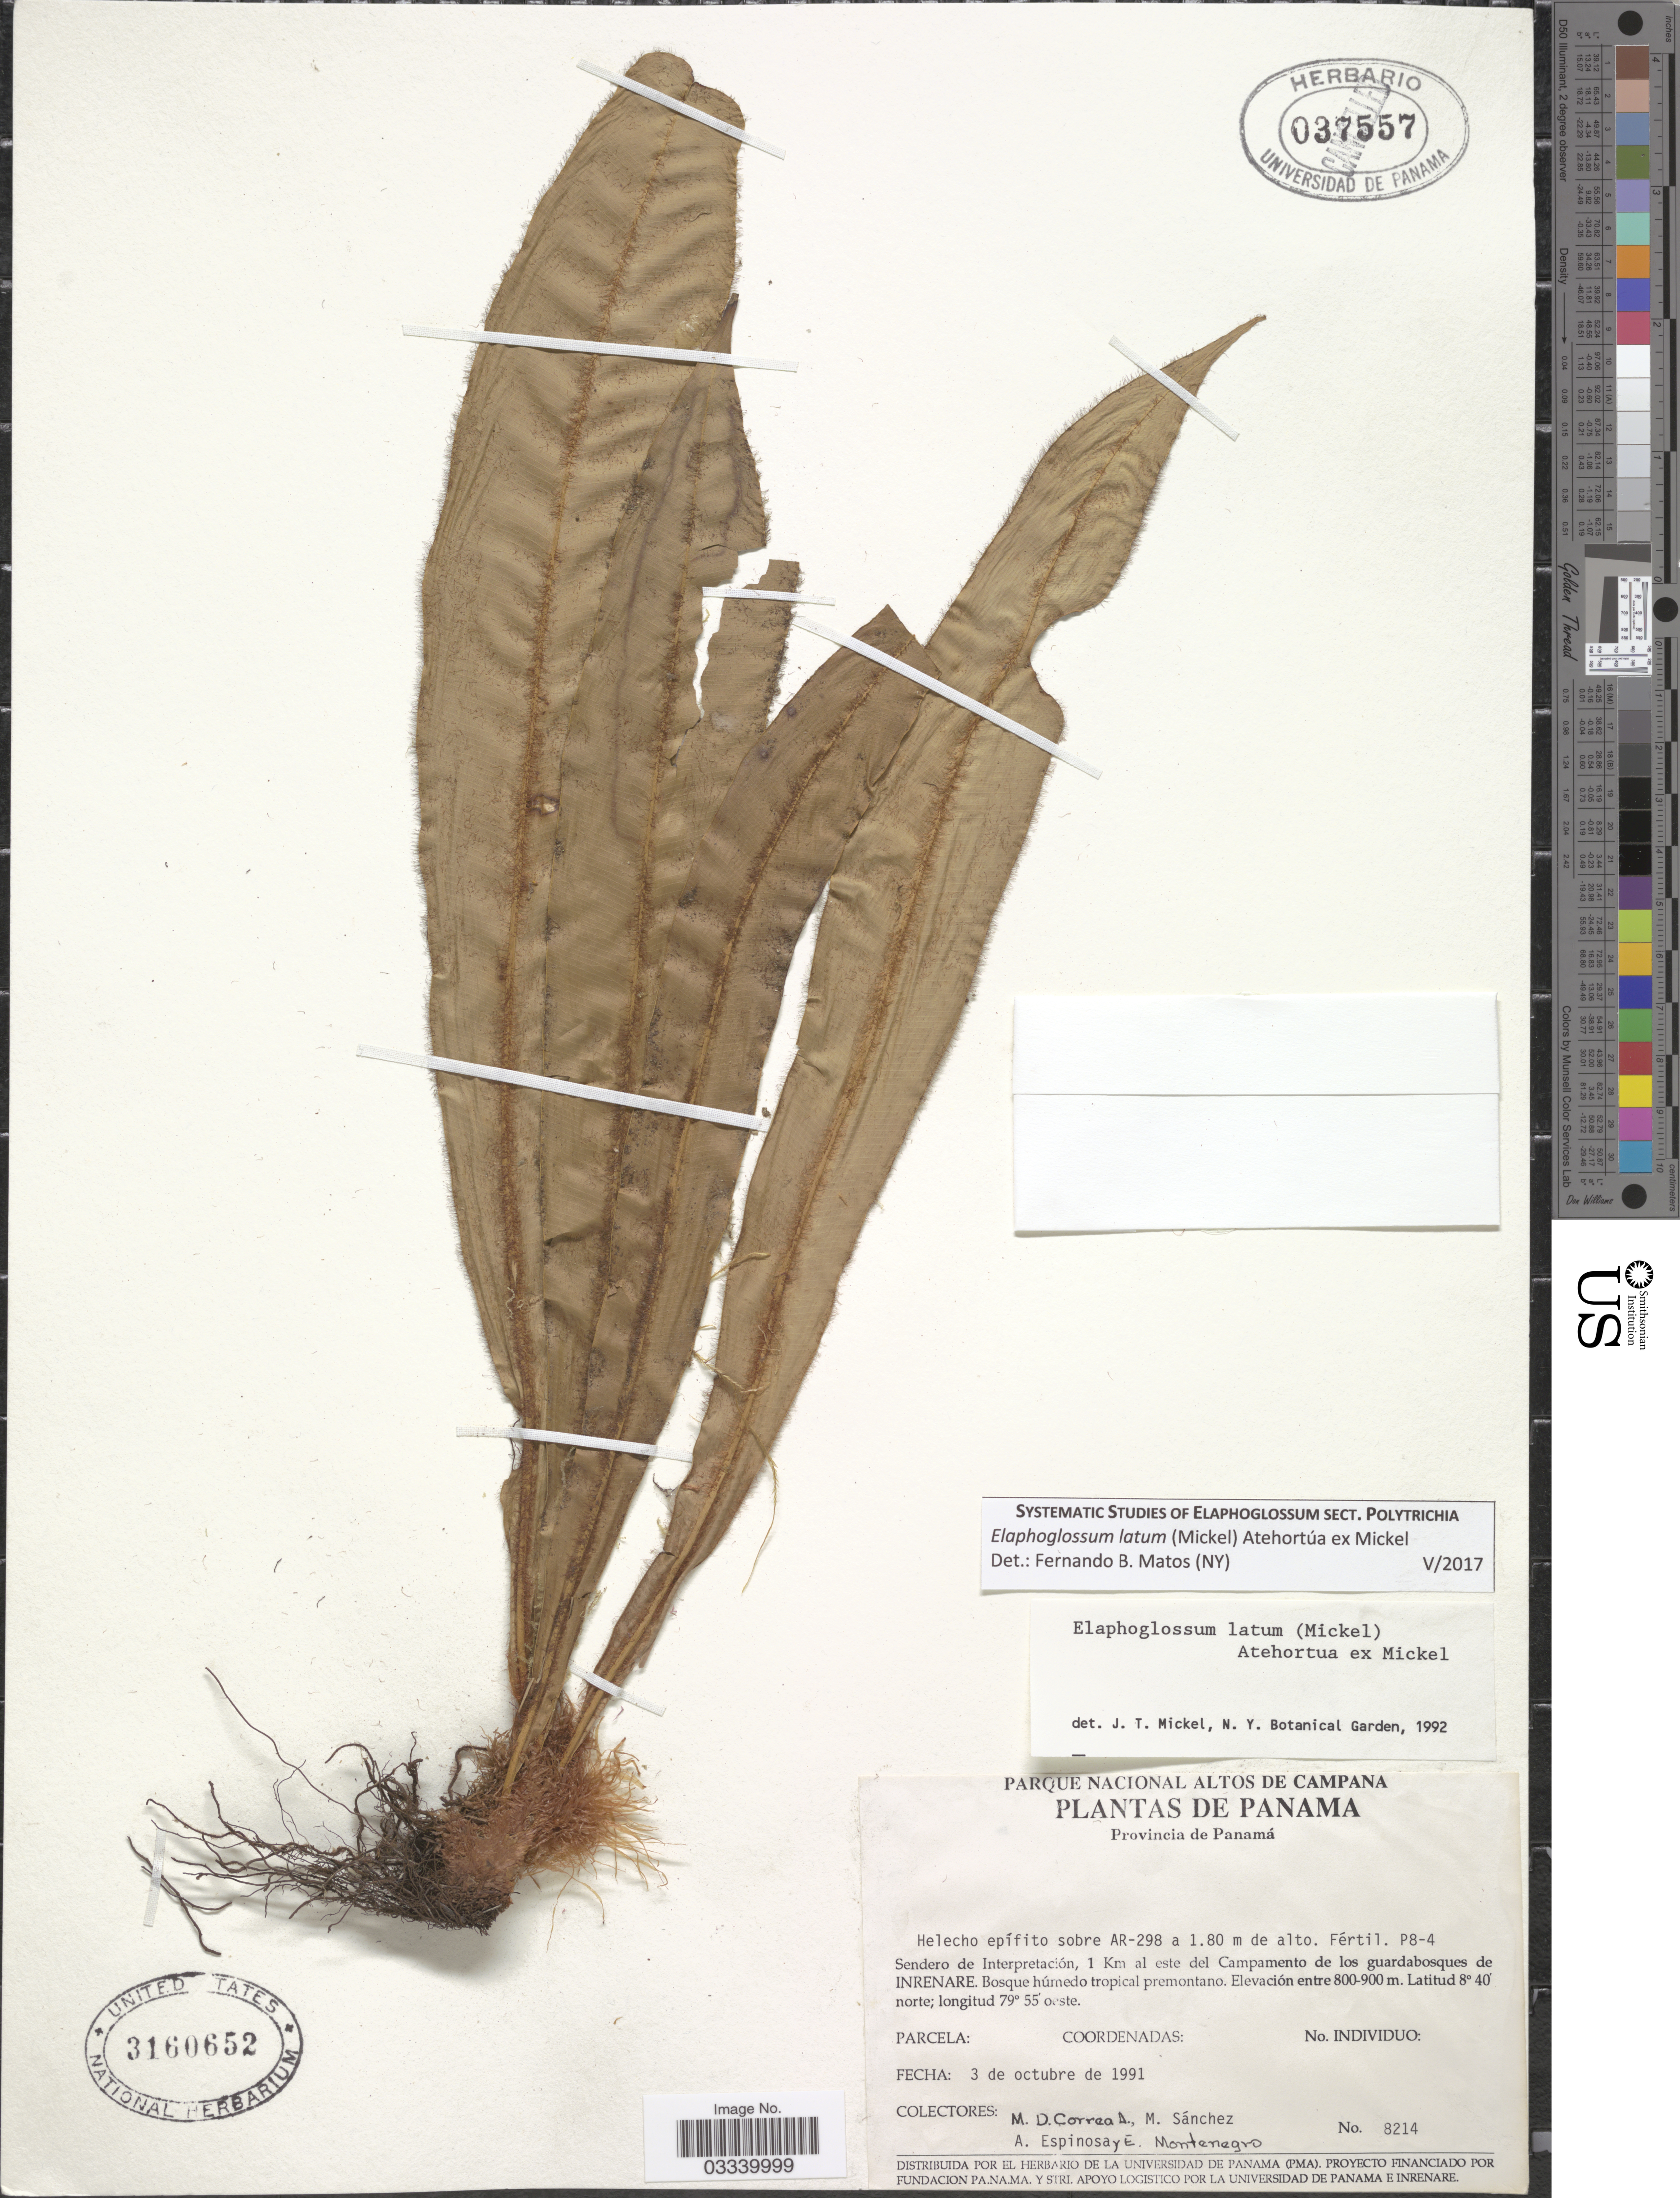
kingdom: Plantae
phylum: Tracheophyta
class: Polypodiopsida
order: Polypodiales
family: Dryopteridaceae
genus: Elaphoglossum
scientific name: Elaphoglossum latum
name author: (Mickel) Atehortúa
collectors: M. D. Corrêa-A., M. Sánchez, A. Espinosa & E. Montenegro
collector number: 8214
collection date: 1991-10-03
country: Panama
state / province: Panamá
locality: Sendero de Interpretación, 1 Km al este del Campamento de los guardabosques de Inrenare.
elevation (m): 800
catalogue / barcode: US 3160652